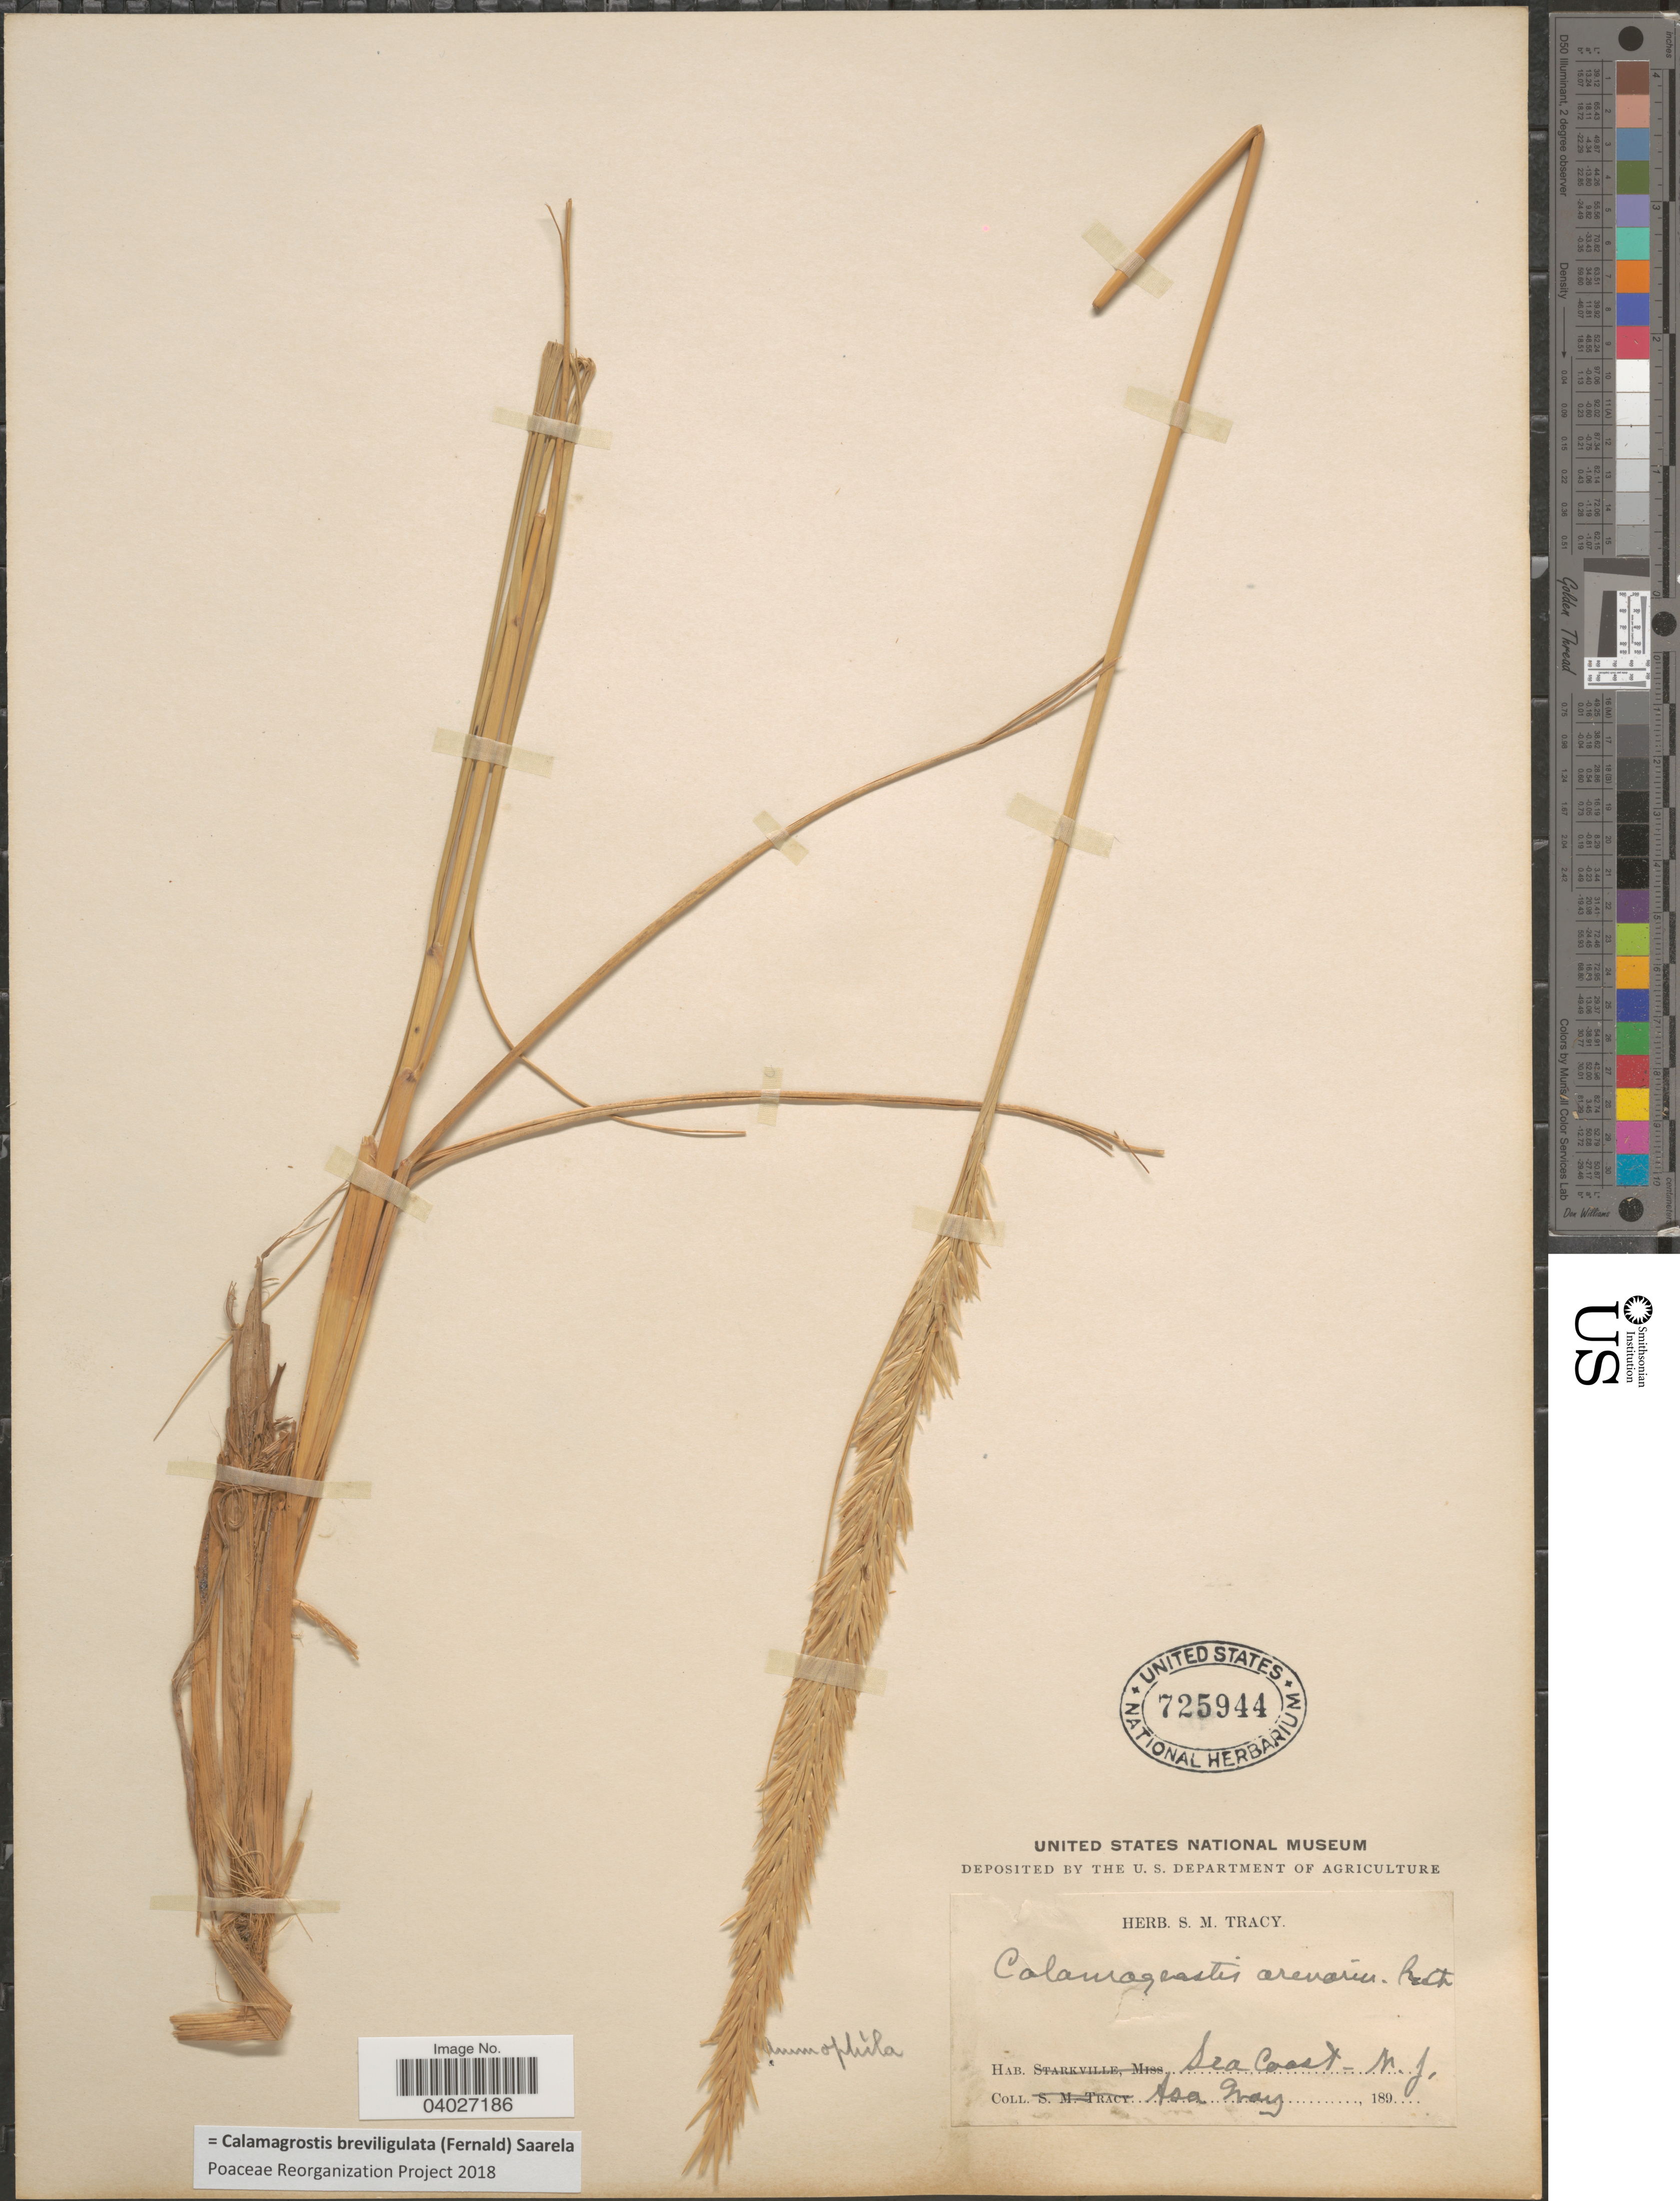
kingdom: Plantae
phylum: Tracheophyta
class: Liliopsida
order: Poales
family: Poaceae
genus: Calamagrostis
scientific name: Calamagrostis breviligulata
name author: (Fernald) Saarela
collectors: A. Gray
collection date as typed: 189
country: United States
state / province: New Jersey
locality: Sea Coast.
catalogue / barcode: US 725944